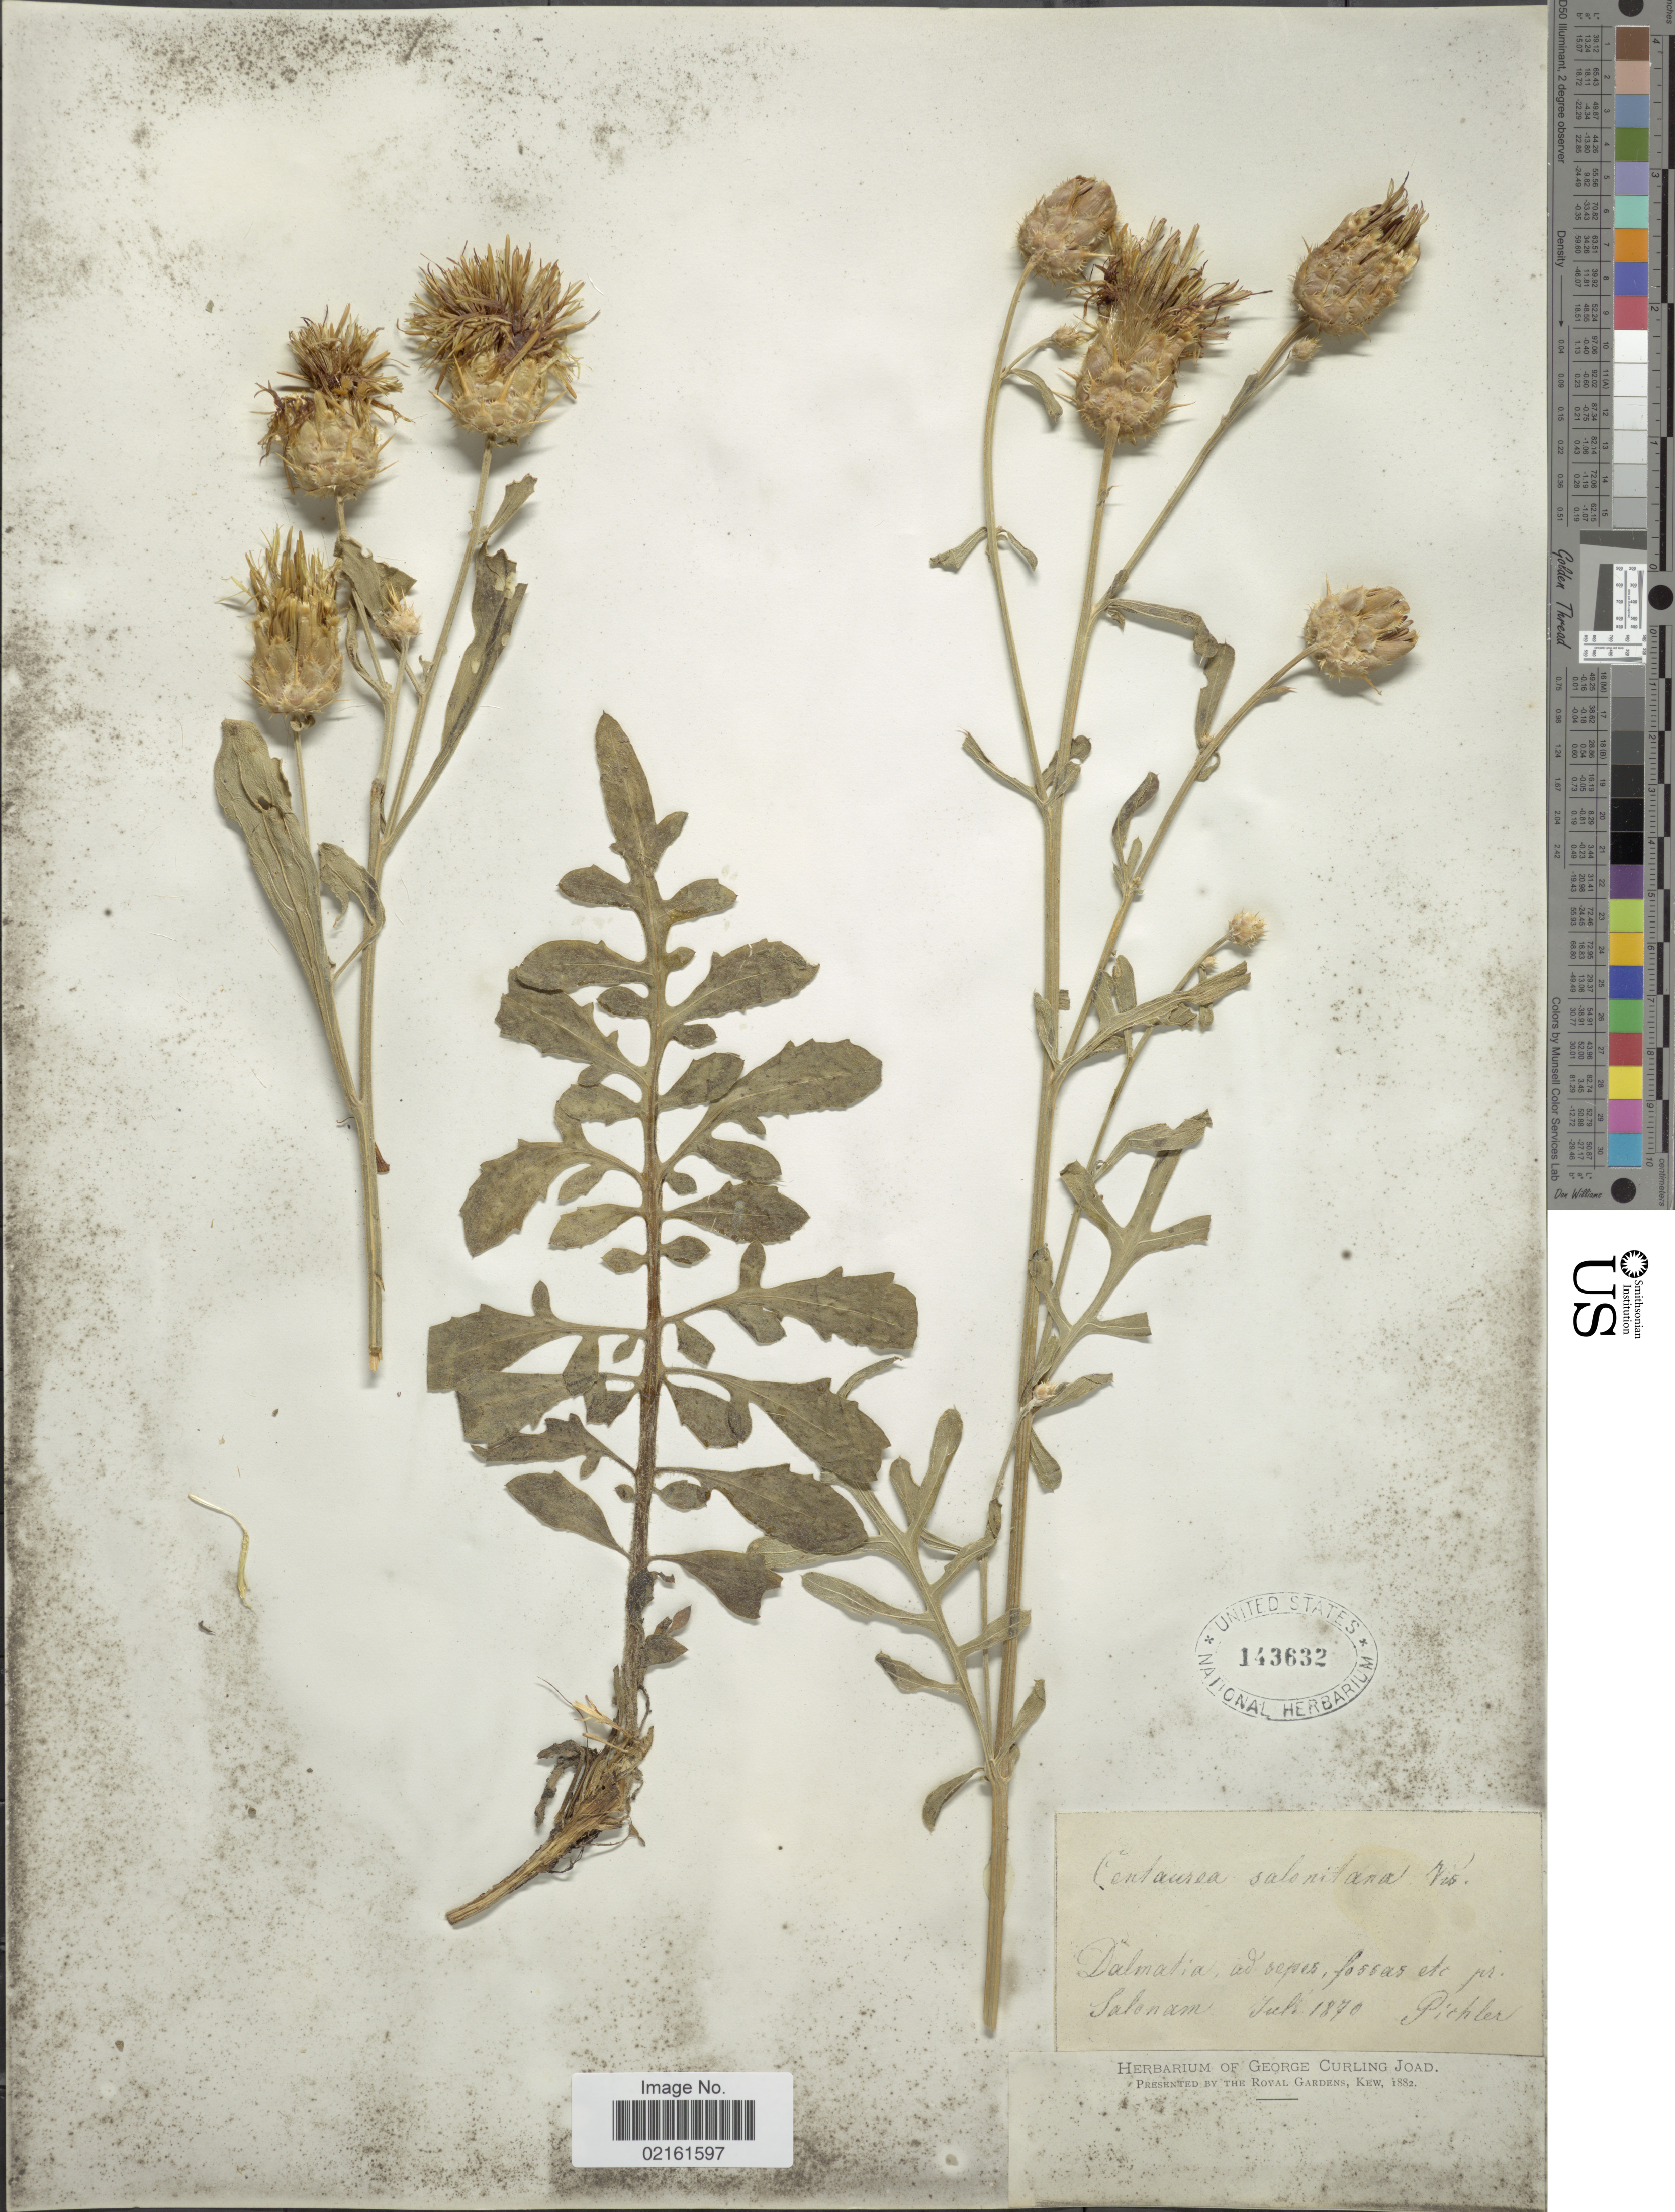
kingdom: Plantae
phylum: Tracheophyta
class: Magnoliopsida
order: Asterales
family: Asteraceae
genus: Centaurea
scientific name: Centaurea salonitana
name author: Vis.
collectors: Pichler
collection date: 1870-07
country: Croatia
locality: Dalmatia, ad sepes, fossas etc. pr. Salenam [interpreted]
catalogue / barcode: US 143632